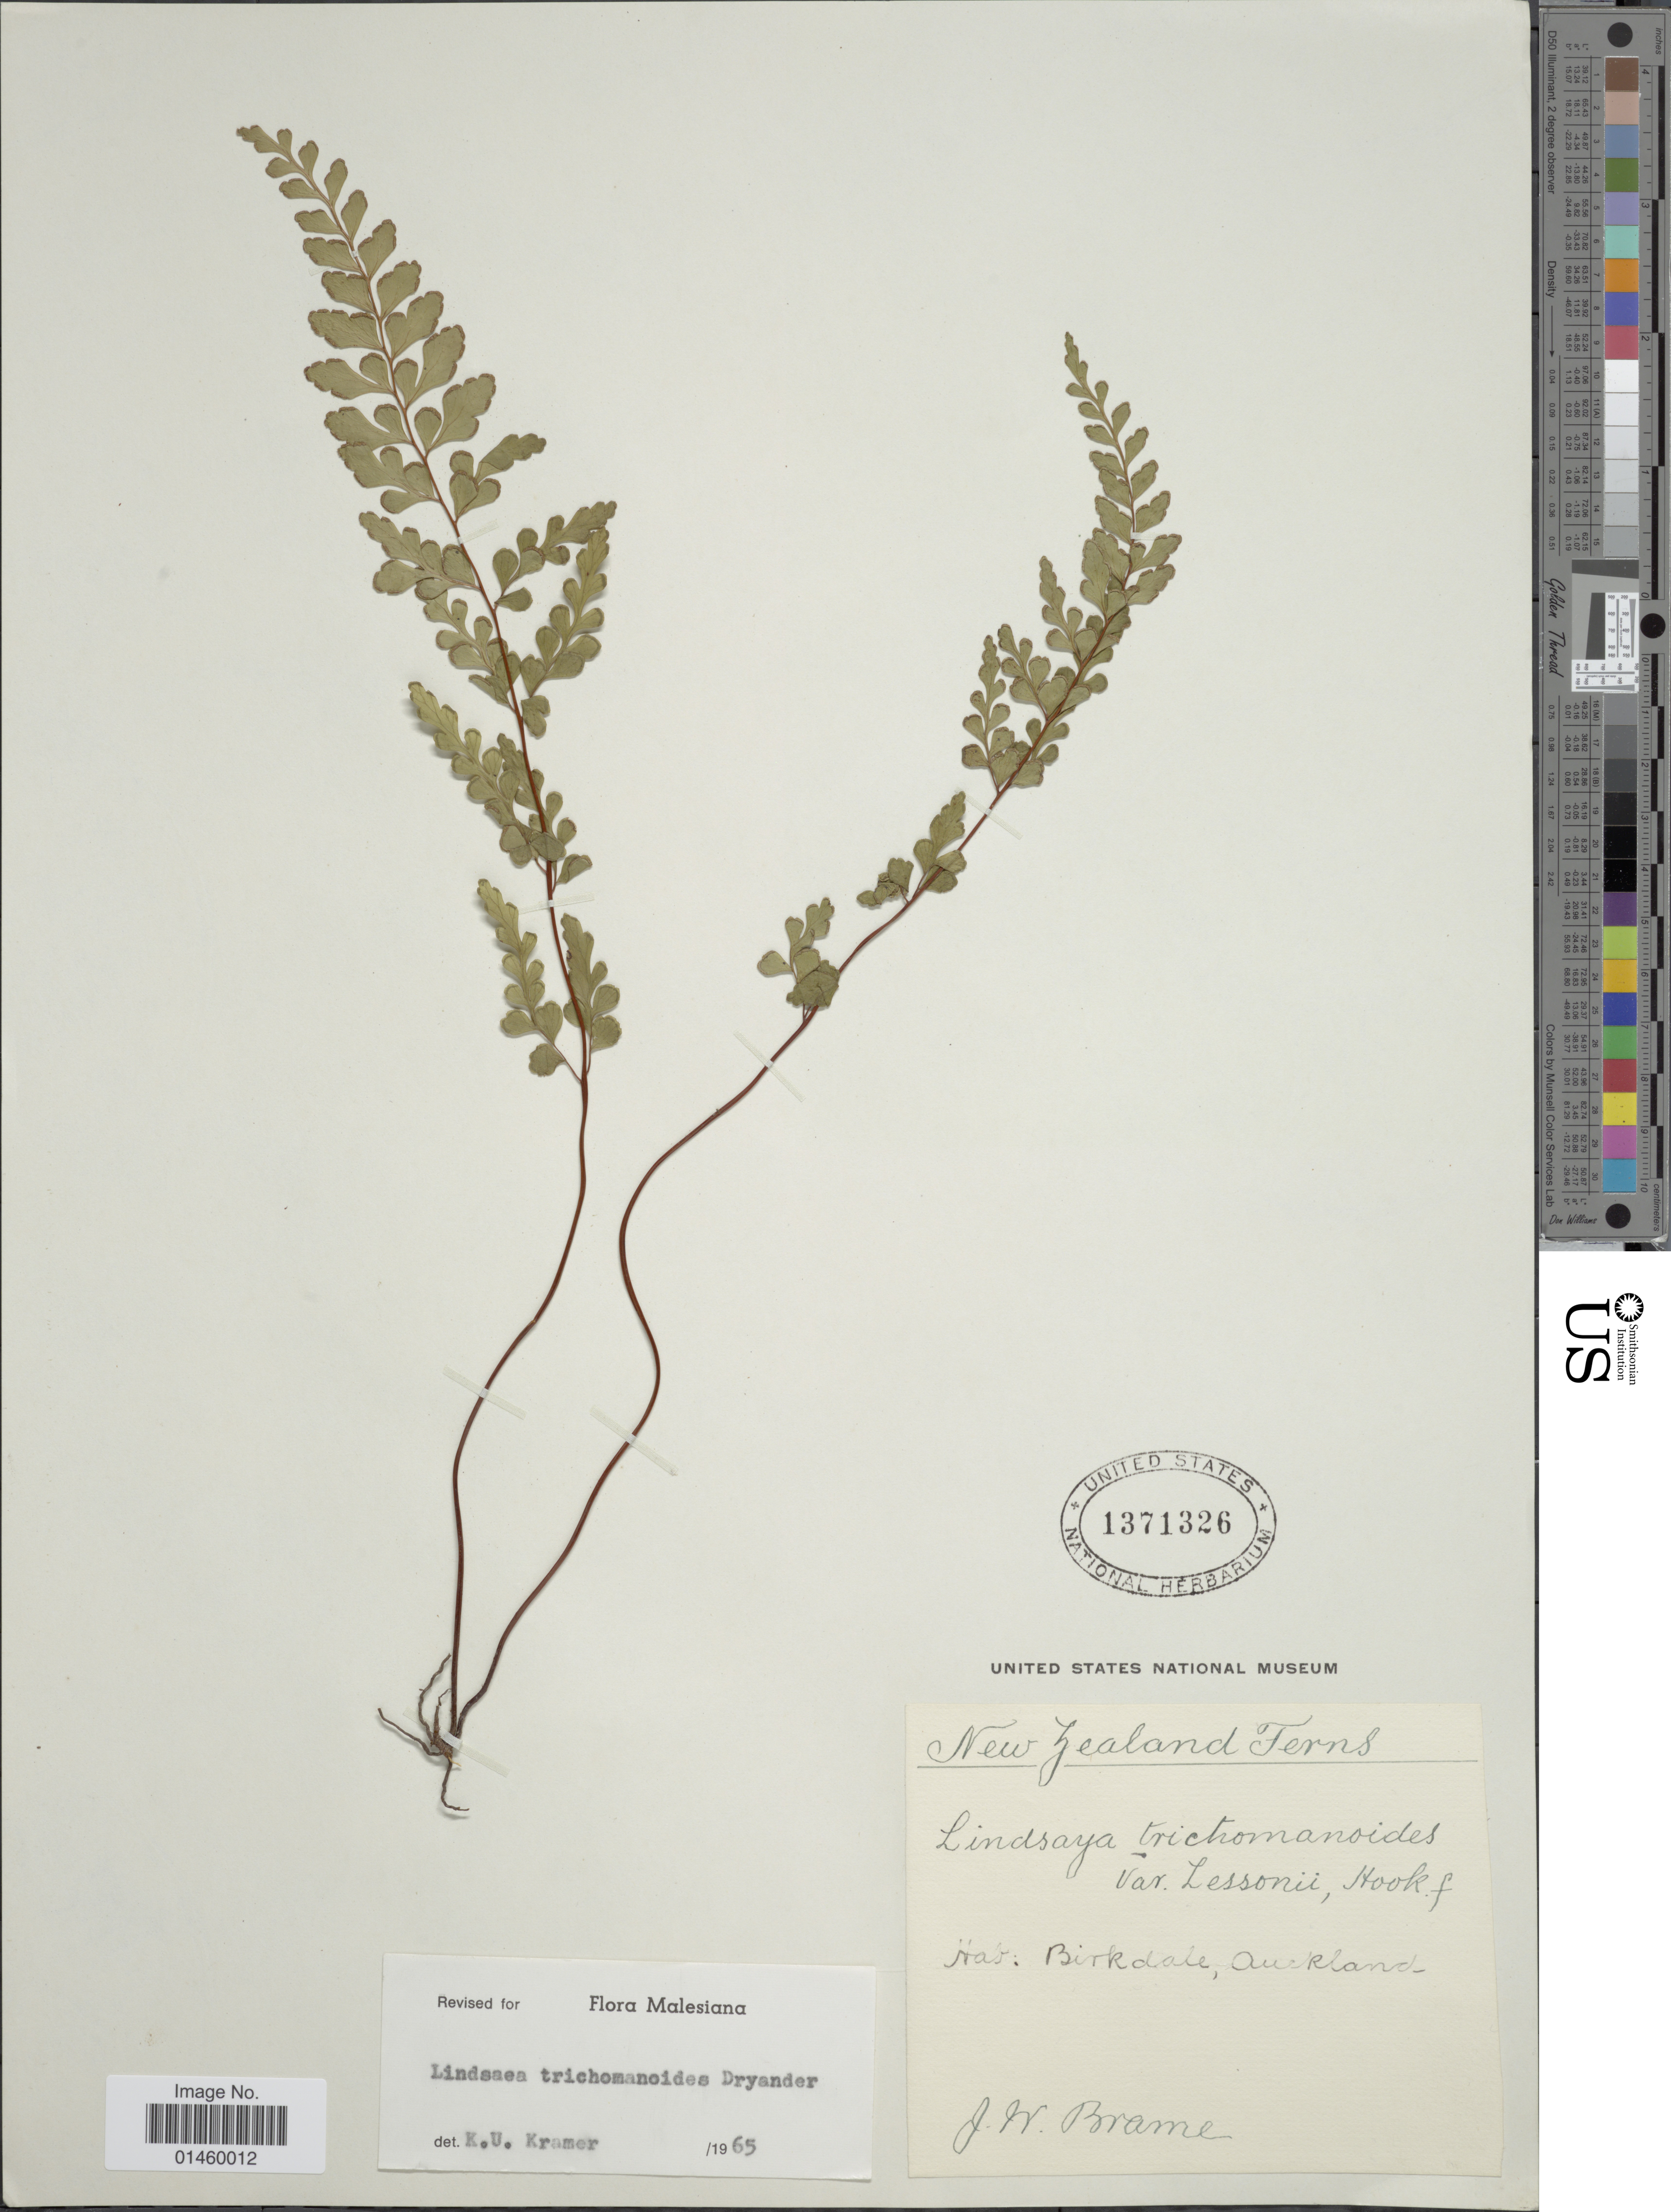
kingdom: Plantae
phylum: Tracheophyta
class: Polypodiopsida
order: Polypodiales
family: Lindsaeaceae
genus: Lindsaea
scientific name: Lindsaea trichomanoides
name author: Dryand.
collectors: J. Brame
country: New Zealand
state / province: Auckland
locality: Hab: Birkdale.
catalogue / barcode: US 1371326